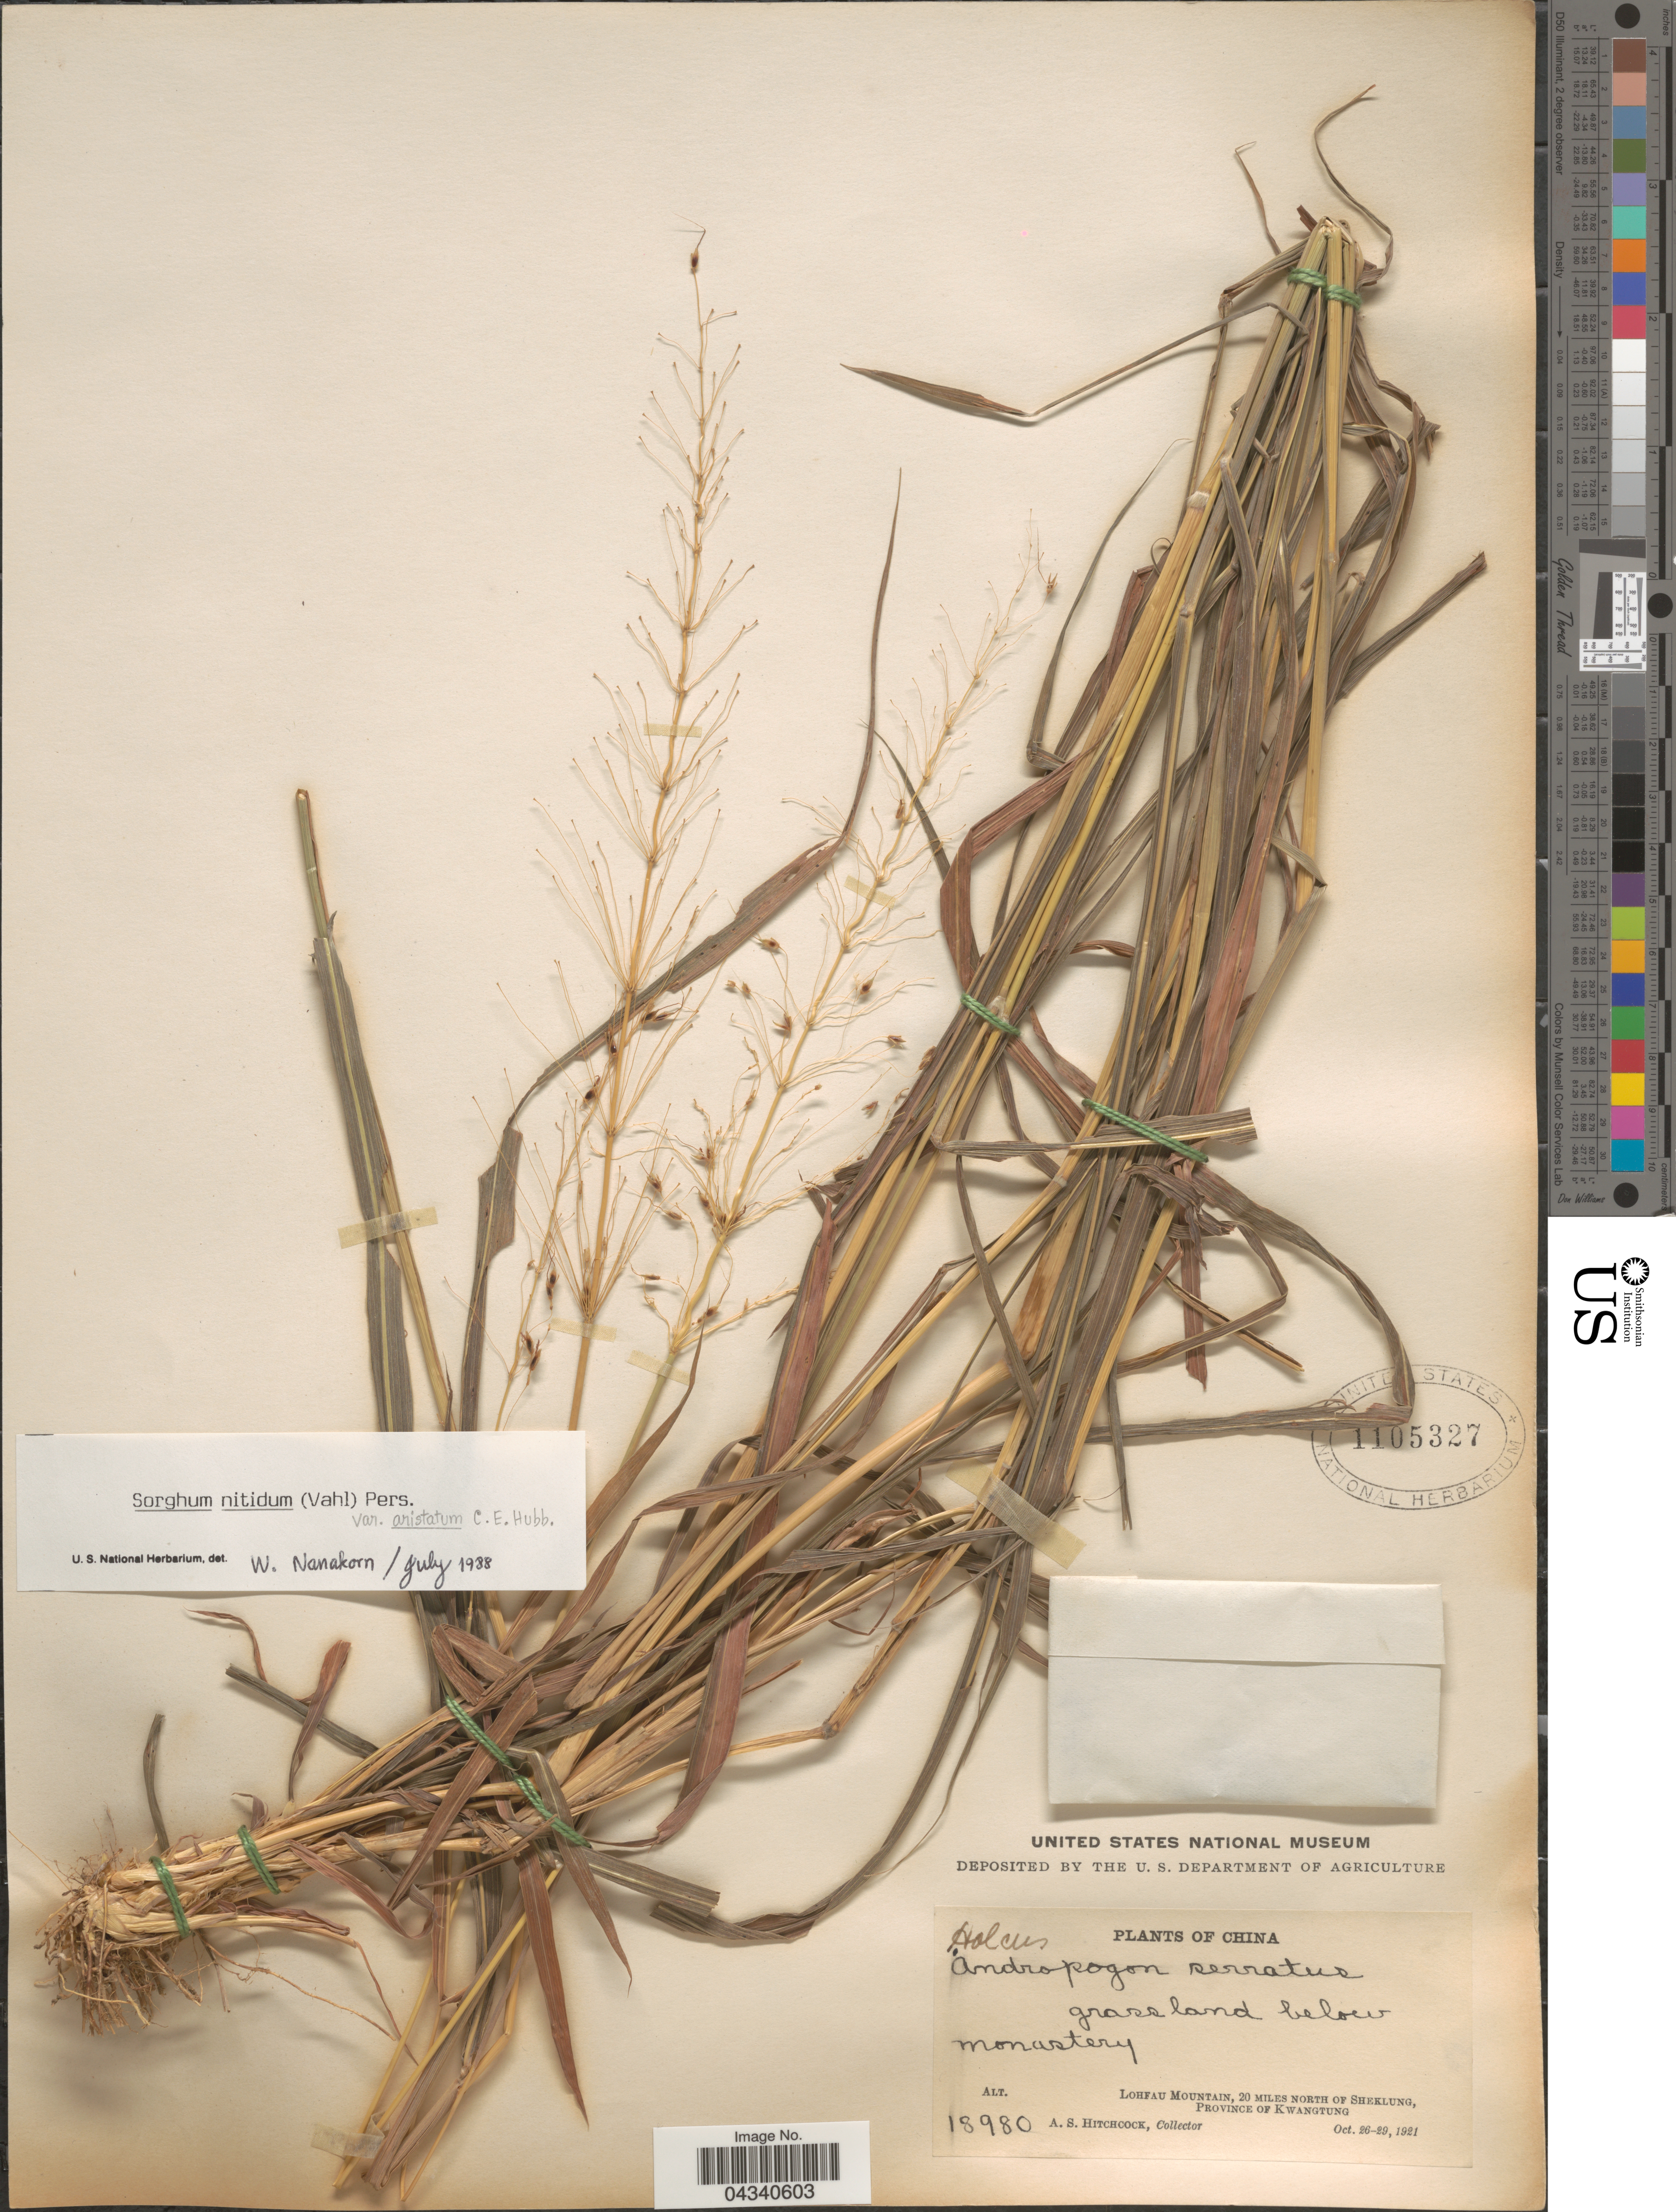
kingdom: Plantae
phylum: Tracheophyta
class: Liliopsida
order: Poales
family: Poaceae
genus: Sorghum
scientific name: Sorghum nitidum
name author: (Vahl) Pers.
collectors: A. S. Hitchcock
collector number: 18980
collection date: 1921-10-26/1921-10-29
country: China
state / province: Guangdong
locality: Below monastery. Lohfau Mountain, 20 miles north of Sheklung, Province of Kwangtung.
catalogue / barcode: US 1105327